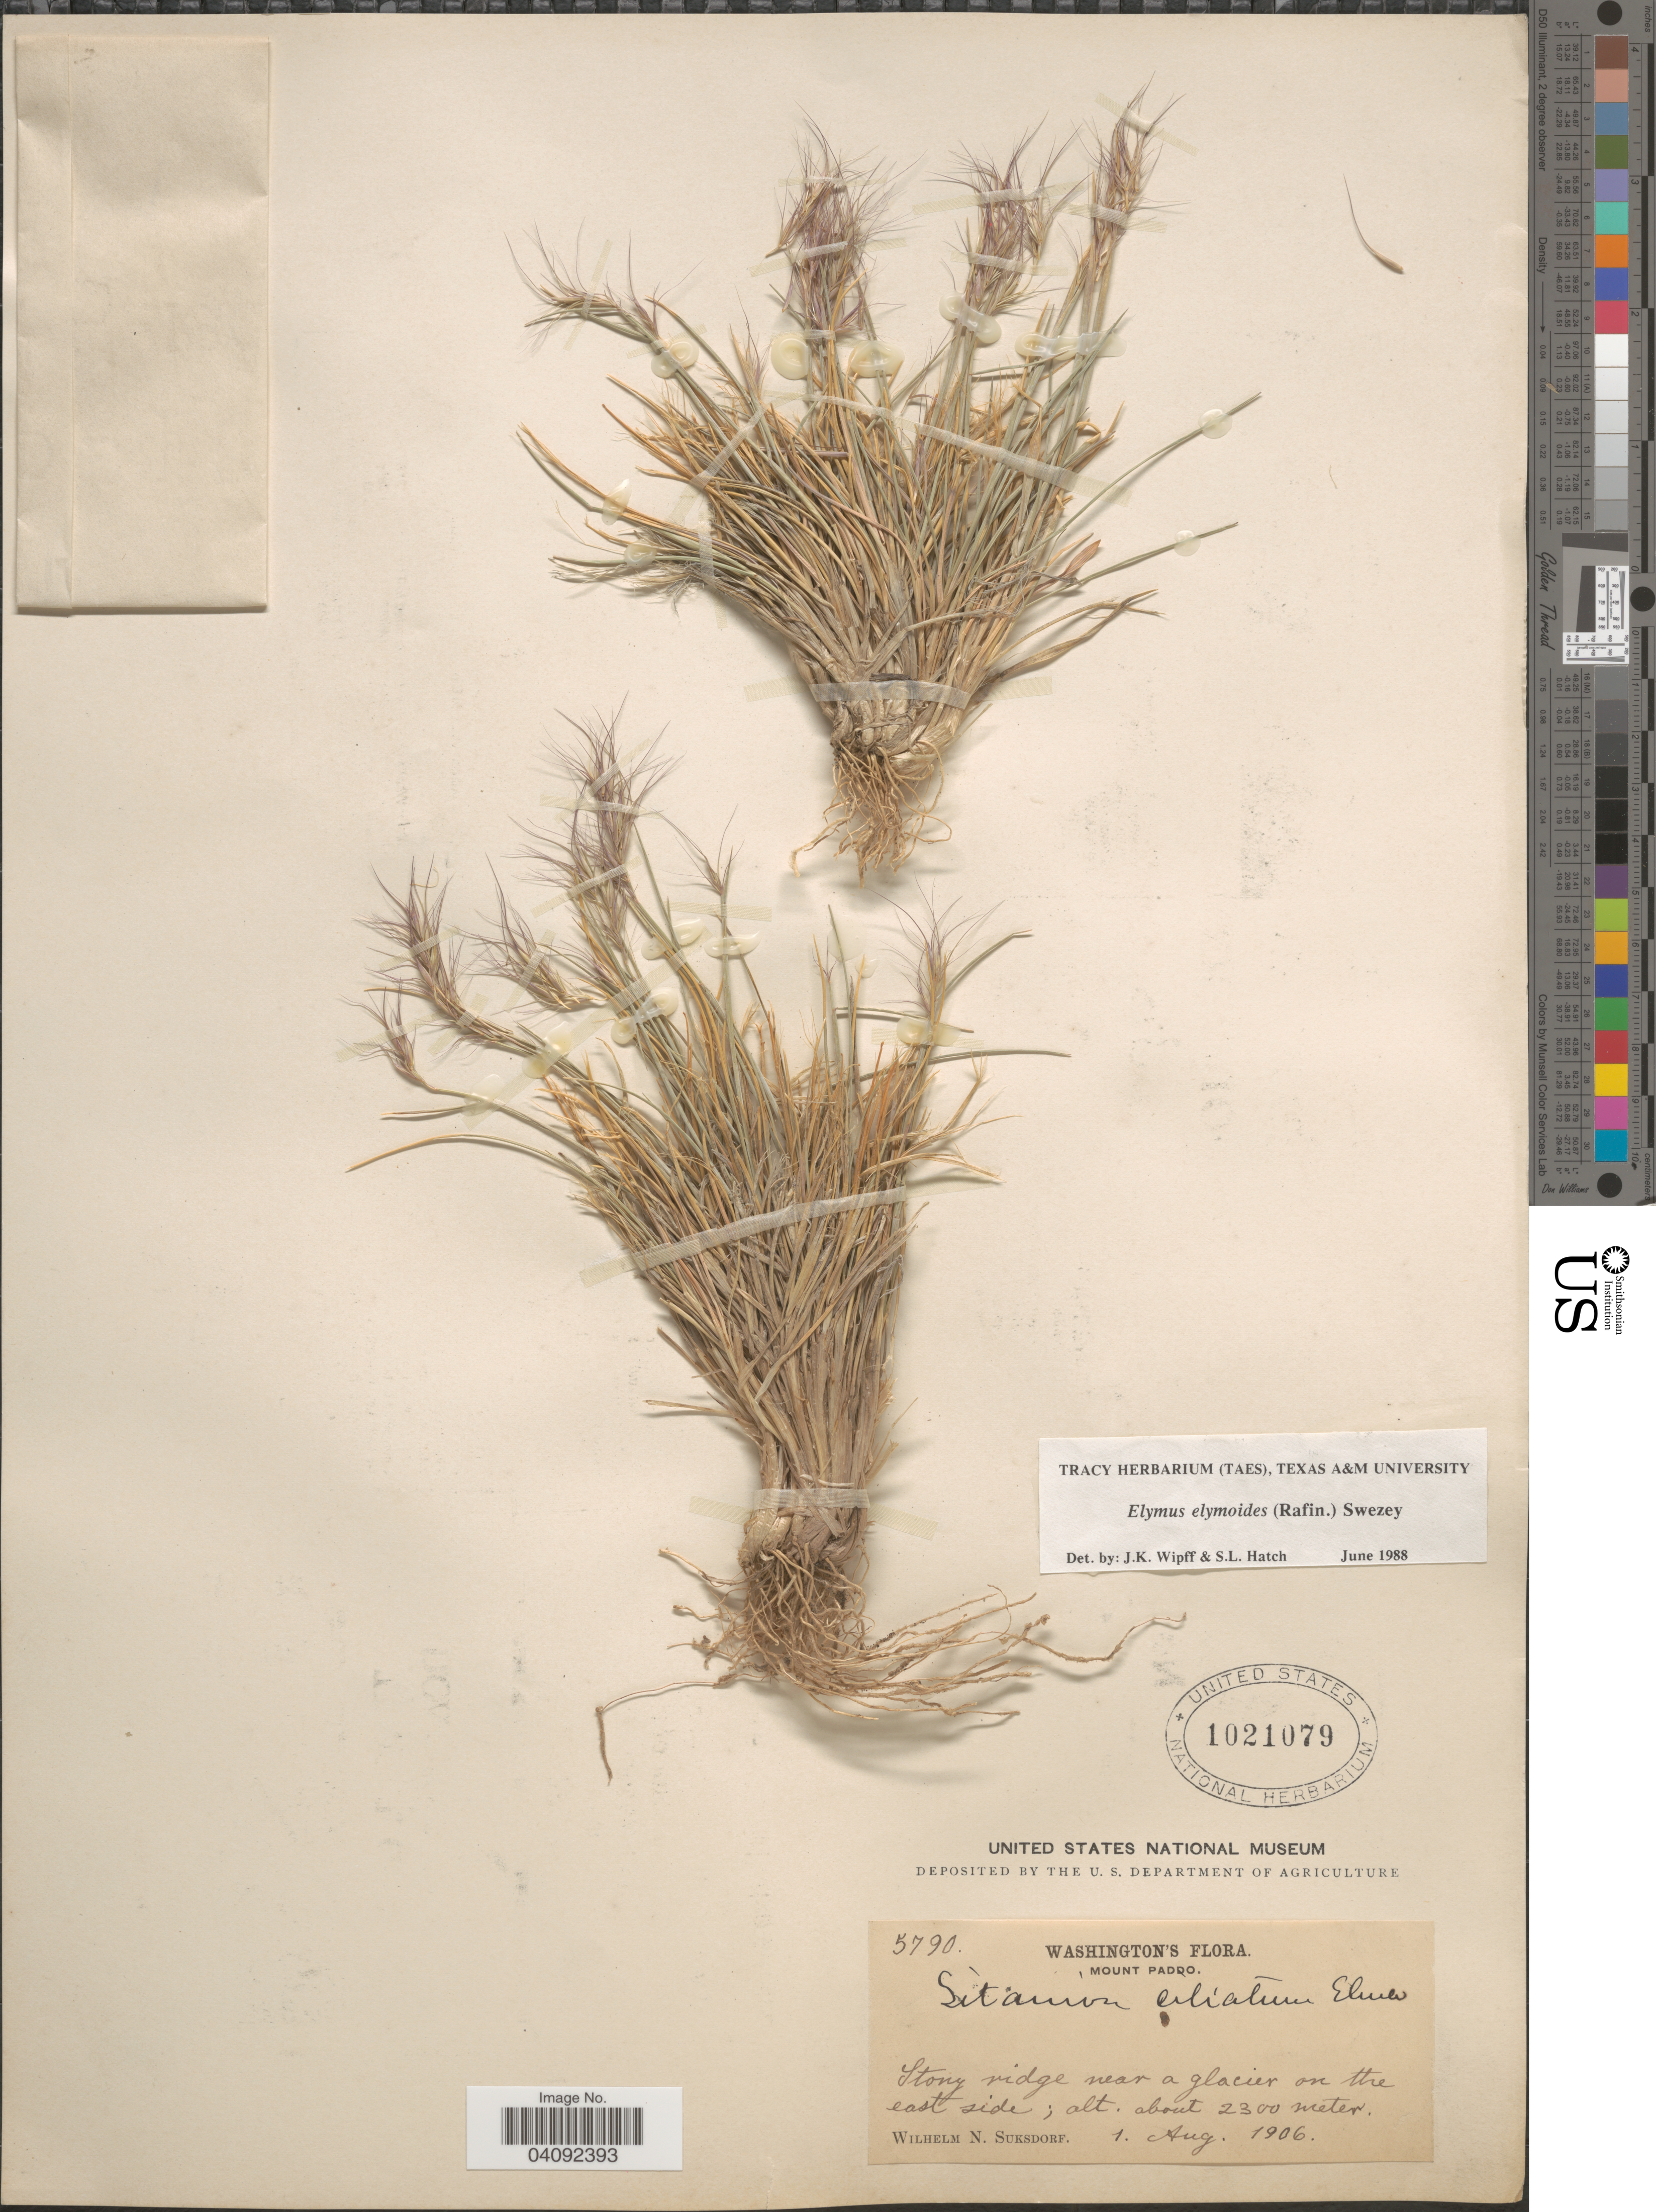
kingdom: Plantae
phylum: Tracheophyta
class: Liliopsida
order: Poales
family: Poaceae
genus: Elymus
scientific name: Elymus elymoides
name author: (Raf.) Swezey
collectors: W. N. Suksdorf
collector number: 5790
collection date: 1906-08-01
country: United States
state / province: Washington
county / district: Skamania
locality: Mount Paddo. Stony ridge near a glacier on the east side.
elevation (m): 2300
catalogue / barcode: US 1021079